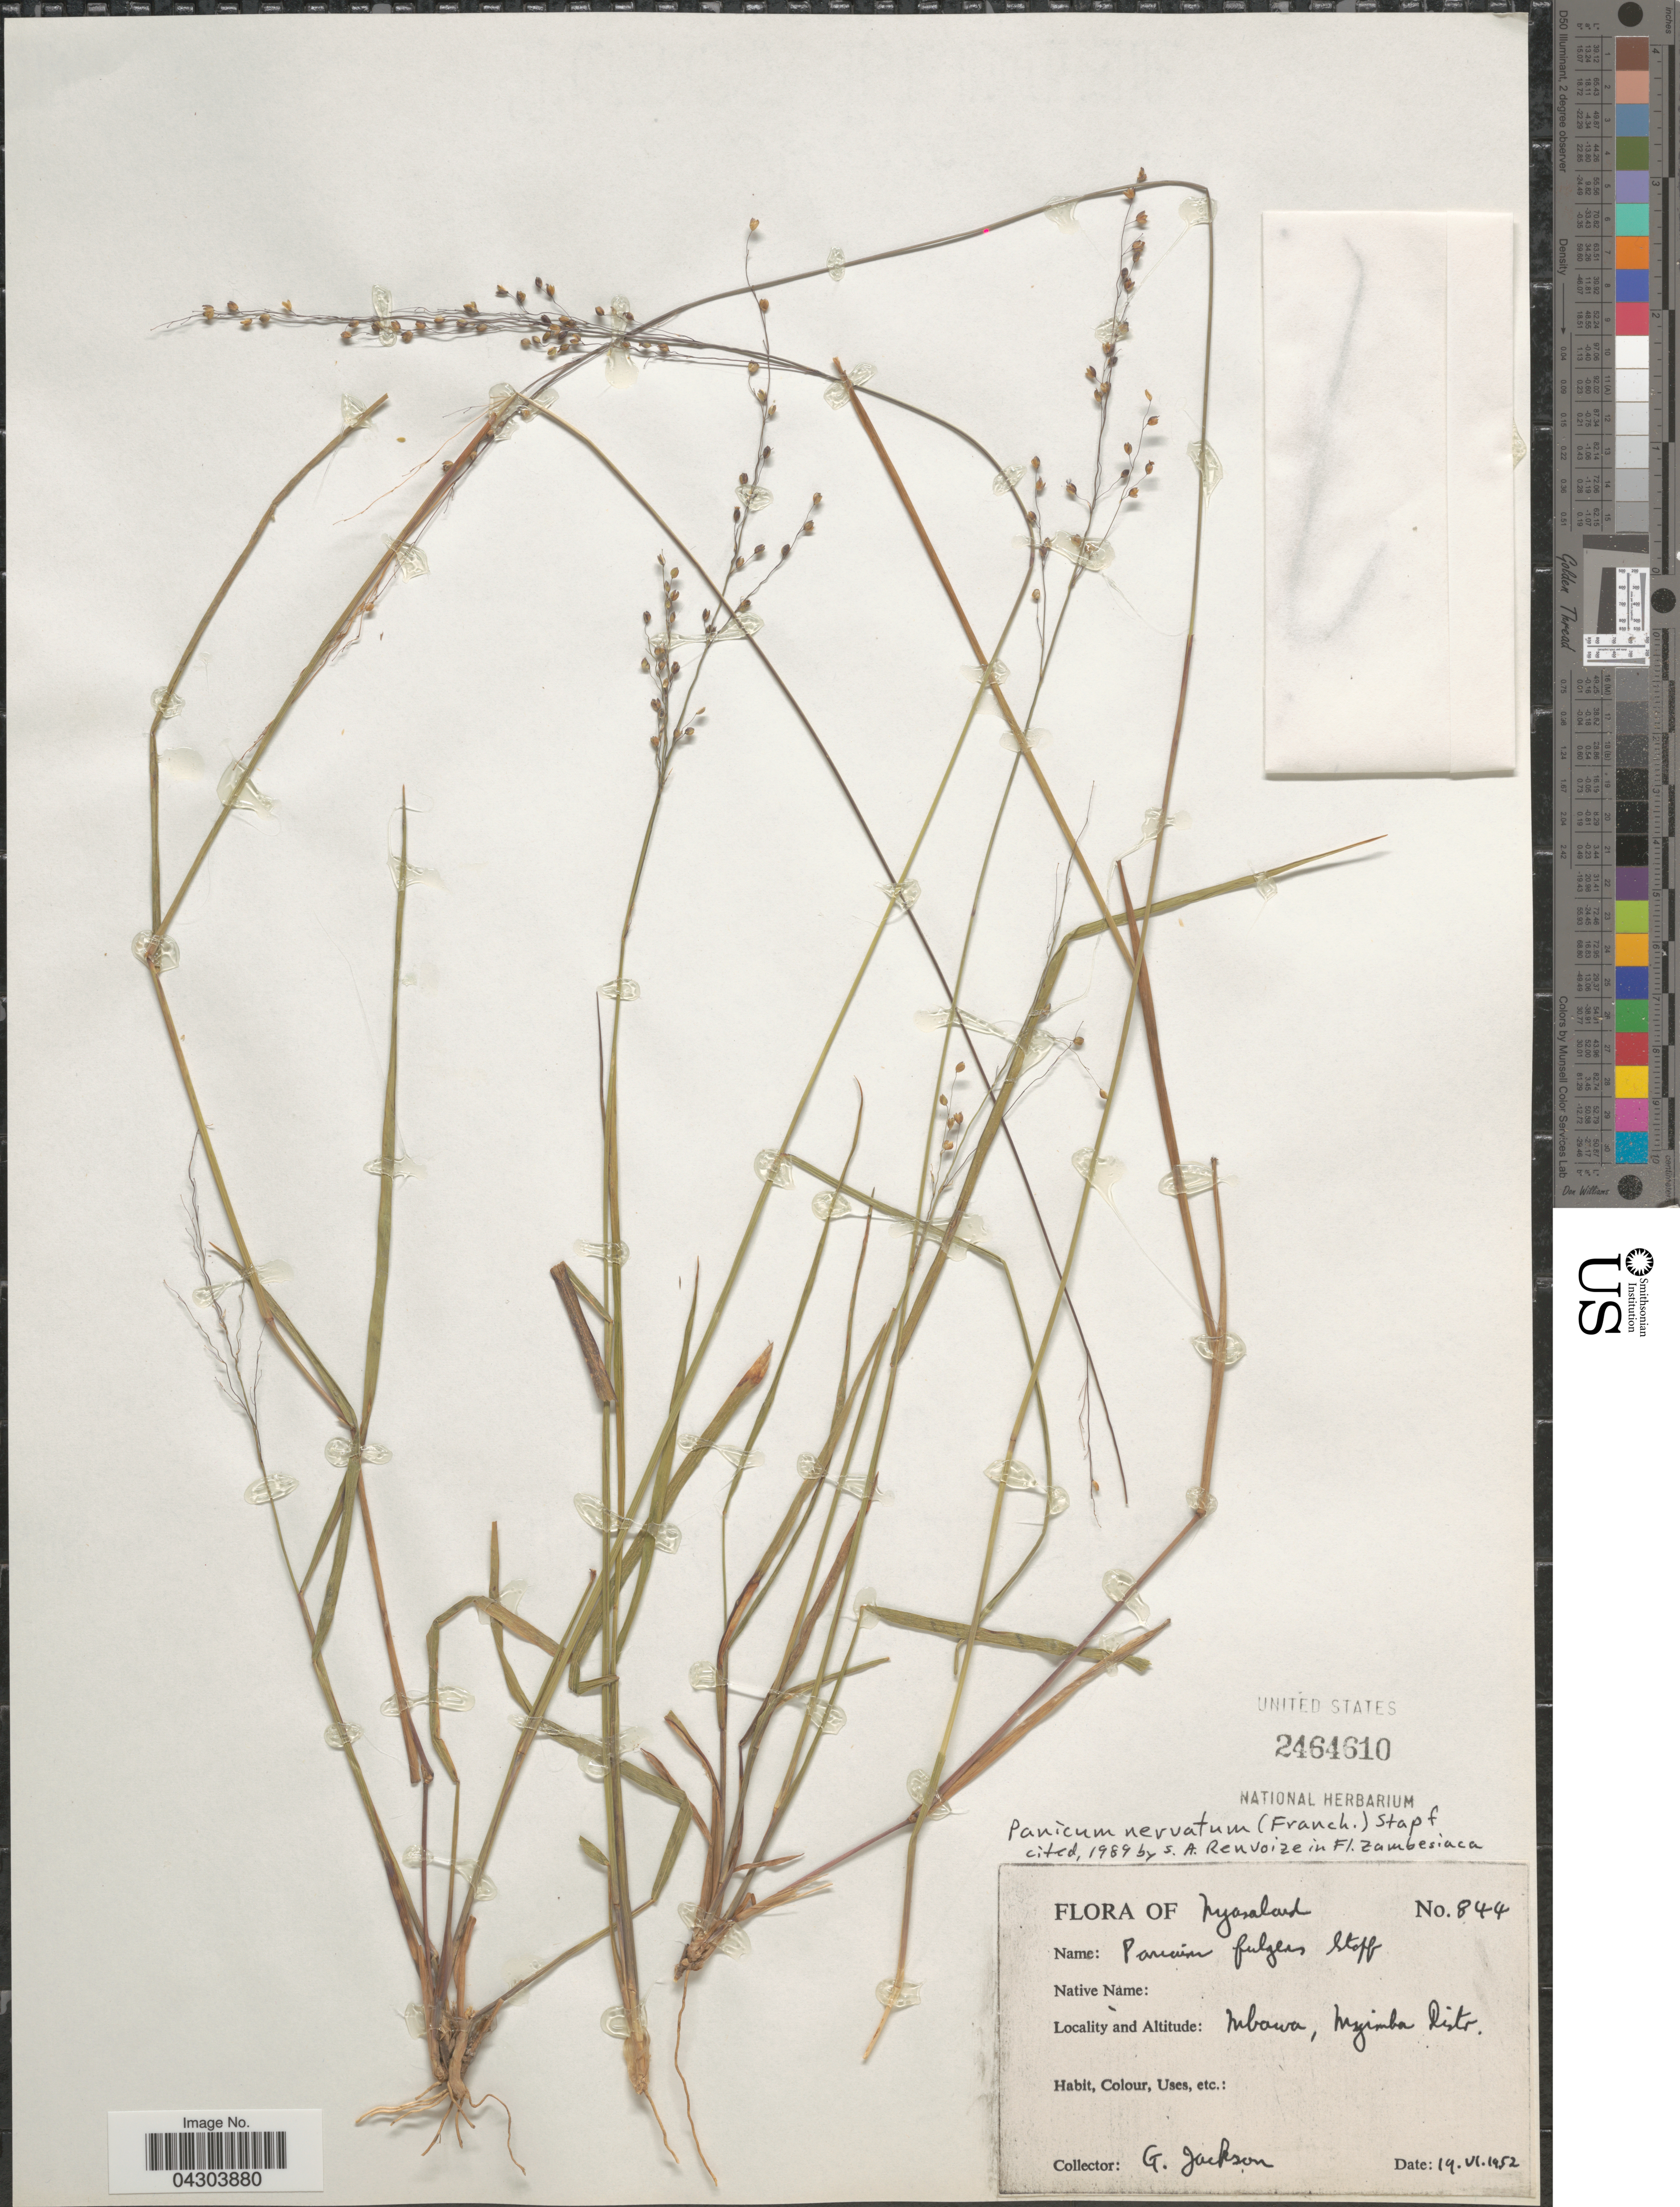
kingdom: Plantae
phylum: Tracheophyta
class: Liliopsida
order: Poales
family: Poaceae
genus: Panicum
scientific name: Panicum nervatum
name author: (Franch.) Stapf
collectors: G. Jackson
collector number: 844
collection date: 1952-06-19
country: Malawi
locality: Mbawa, Myimba Distr.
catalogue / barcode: US 2464610